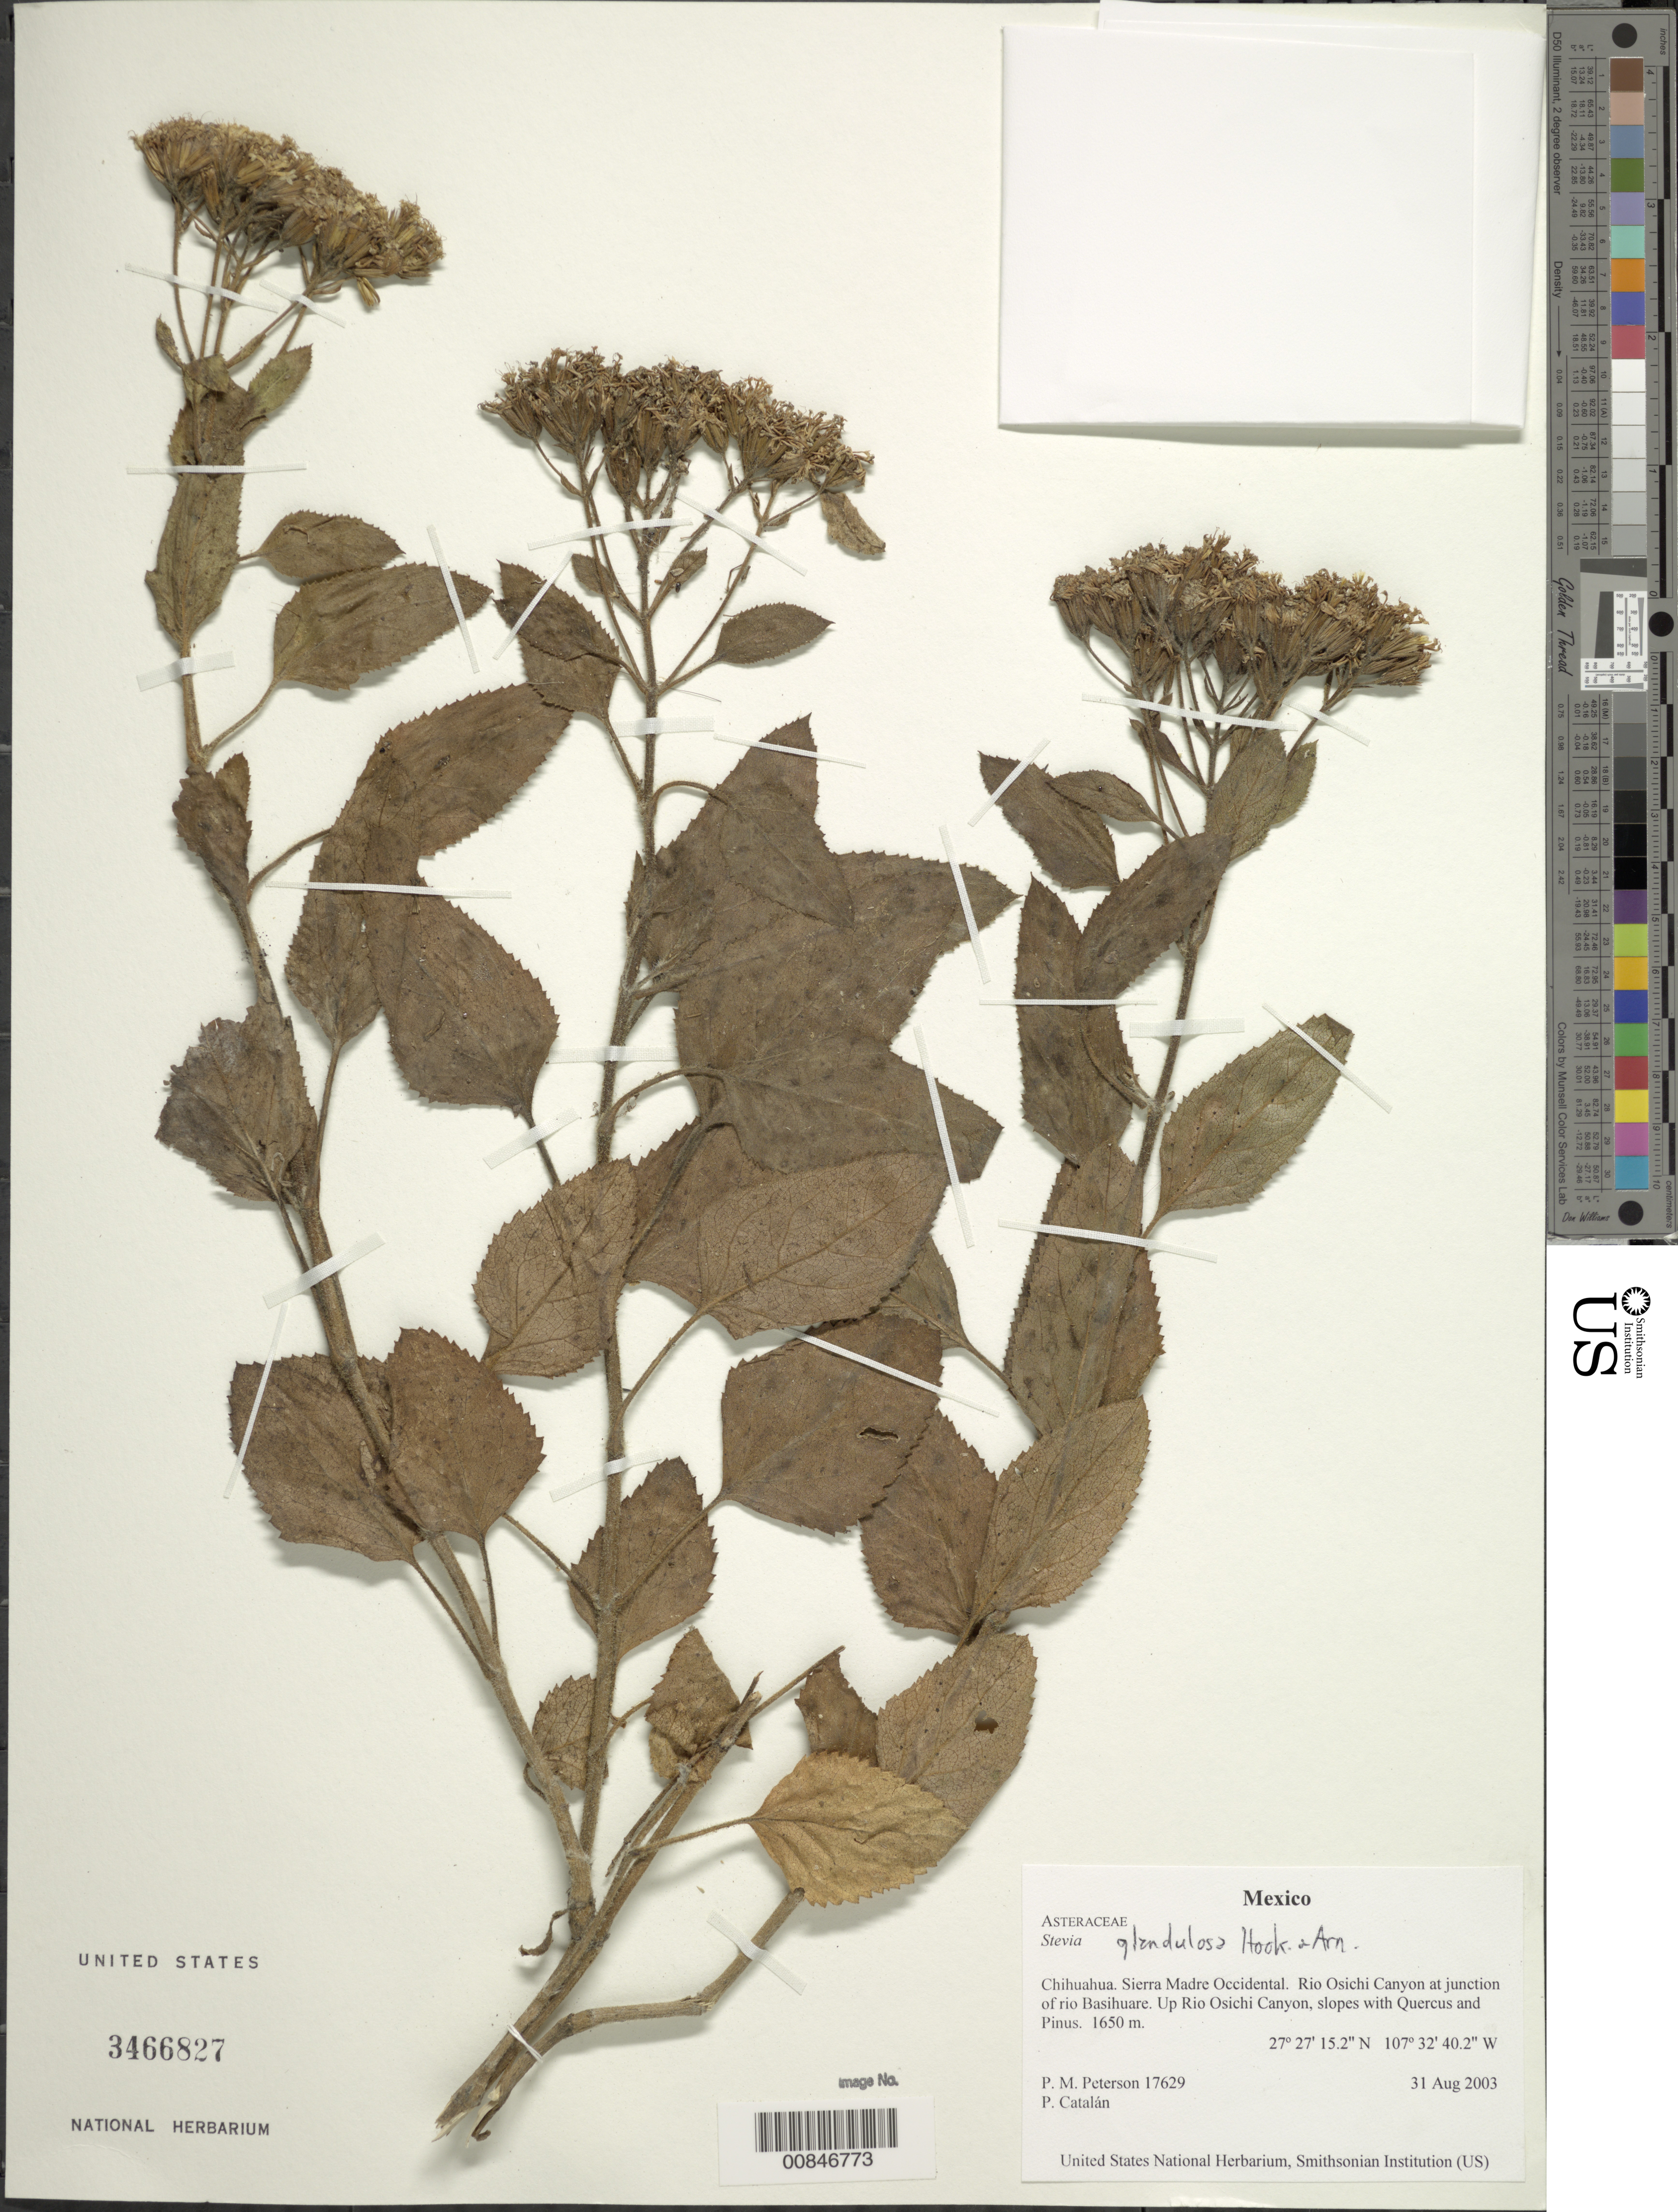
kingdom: Plantae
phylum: Tracheophyta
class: Magnoliopsida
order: Asterales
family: Asteraceae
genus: Stevia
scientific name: Stevia glandulosa var. glandulosa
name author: Hook. & Arn.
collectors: P. M. Peterson & P. Catalán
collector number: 17629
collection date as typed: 31 Aug 2003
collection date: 2003-08-31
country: Mexico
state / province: Chihuahua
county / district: Sierra Madre Occidental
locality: Rio Osichi Canyon at junction of rio Basihuare. Up Rio Osichi Canyon, slopes with Quercus and Pinus.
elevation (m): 1650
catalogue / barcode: US 3466827-2